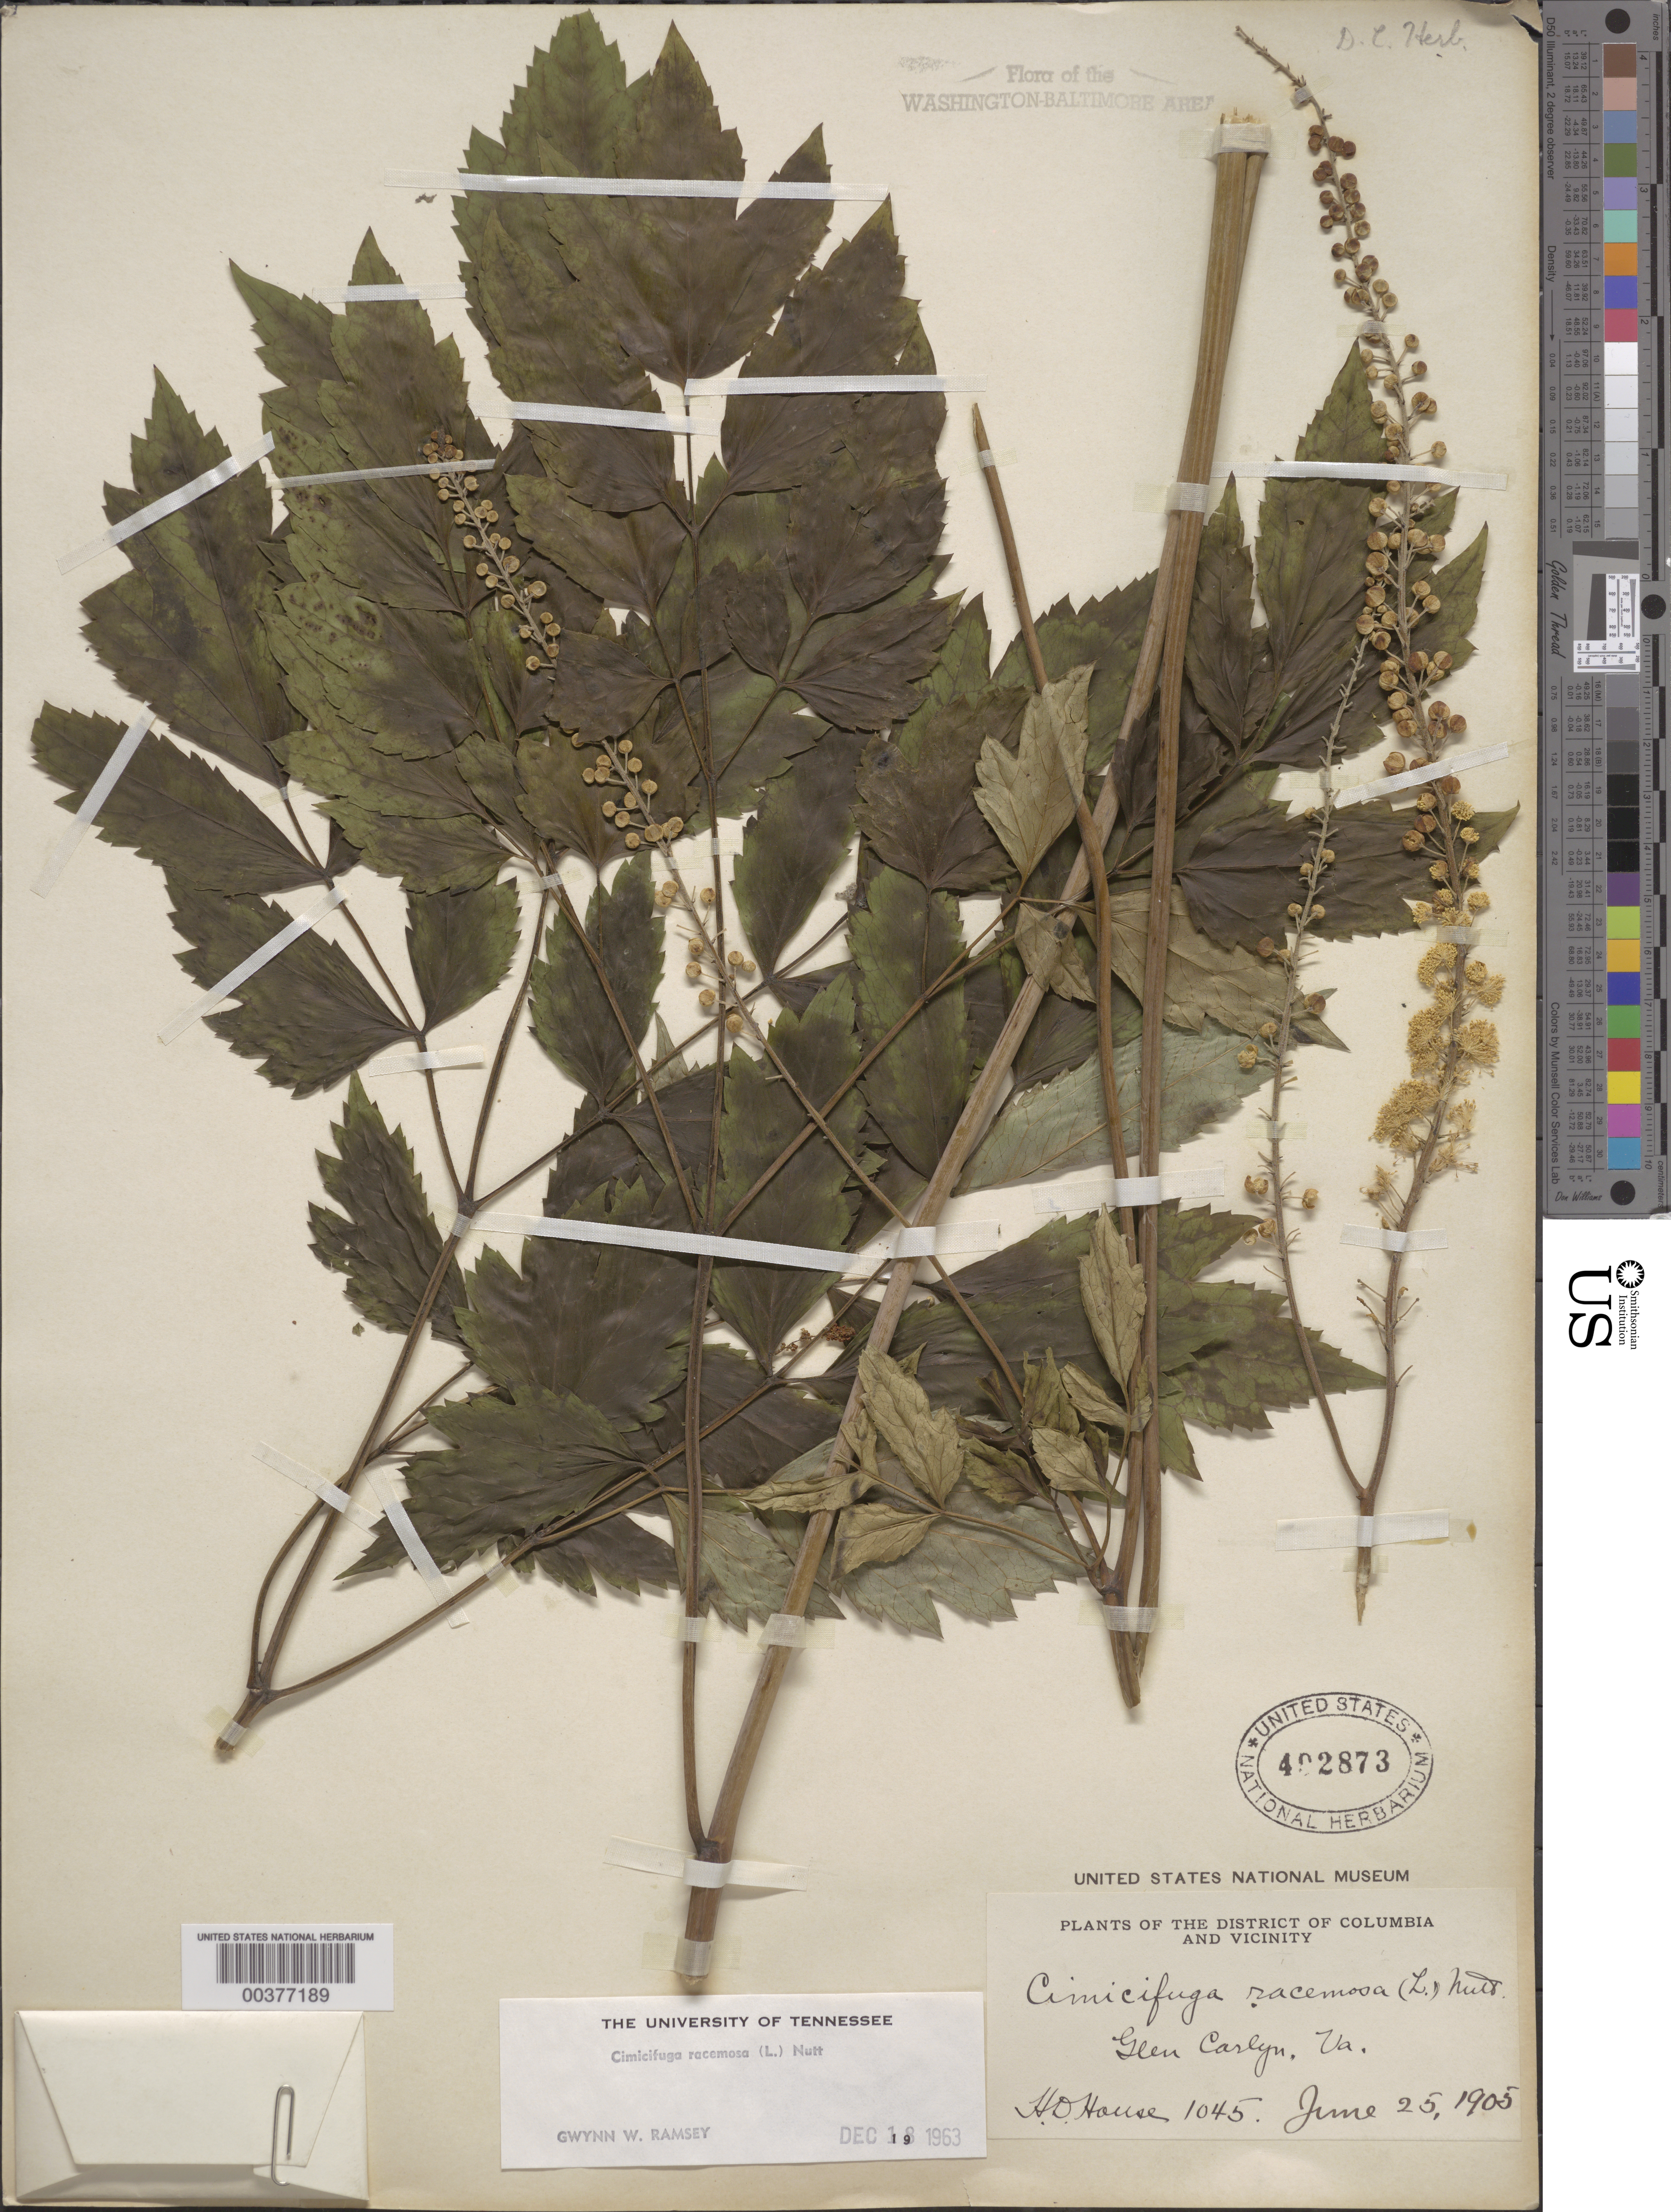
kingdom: Plantae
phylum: Tracheophyta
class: Magnoliopsida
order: Ranunculales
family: Ranunculaceae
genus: Actaea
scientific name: Actaea racemosa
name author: L.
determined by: Strong, M. T., (US), Smithsonian Institution - National Museum of Natural History (UNITED STATES)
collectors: H. D. House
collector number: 1045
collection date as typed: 25 Jun 1905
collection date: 1905-06-25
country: United States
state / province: Virginia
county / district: Arlington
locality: Glen Carlyn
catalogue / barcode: US 492873